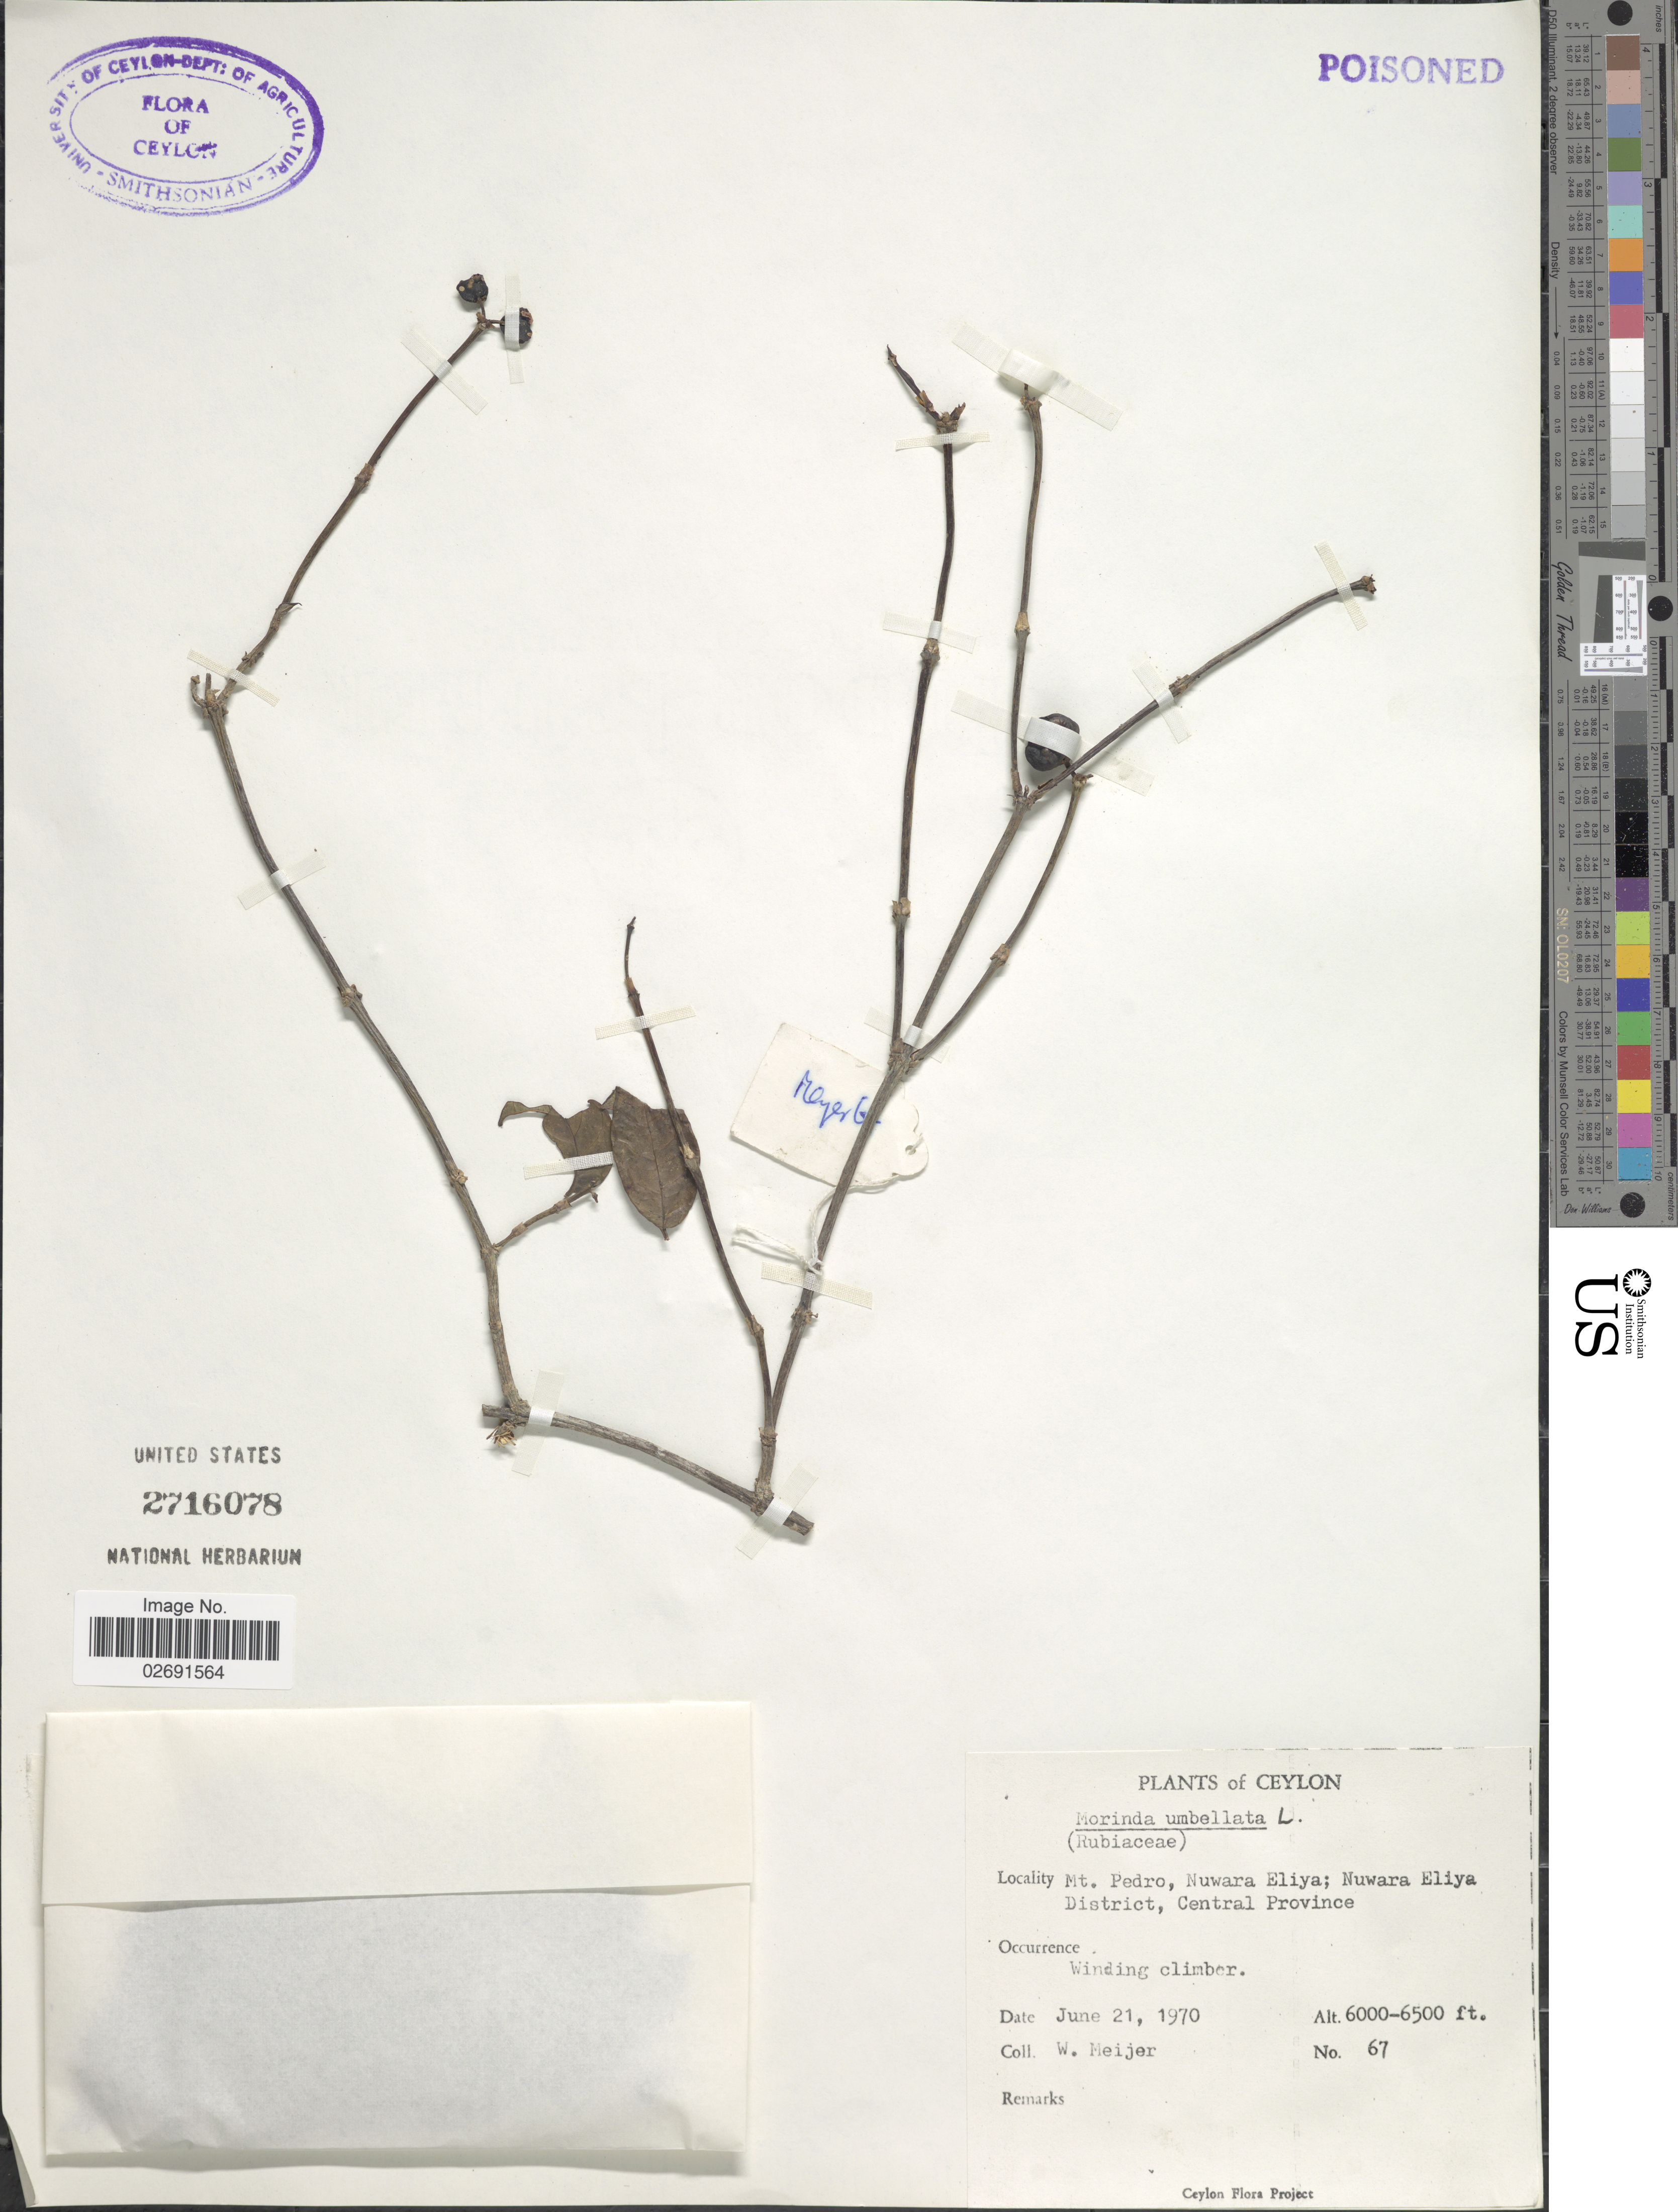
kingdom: Plantae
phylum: Tracheophyta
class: Magnoliopsida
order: Gentianales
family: Rubiaceae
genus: Gynochthodes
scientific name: Gynochthodes umbellata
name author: (L.) Razafim. & B. Bremer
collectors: W. Meijer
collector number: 67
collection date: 1970-06-21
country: Sri Lanka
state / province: Central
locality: Ceylon, Mt. Pedro, Nuwara Eliya; Nuwara Eliya District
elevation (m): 1829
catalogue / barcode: US 2716078